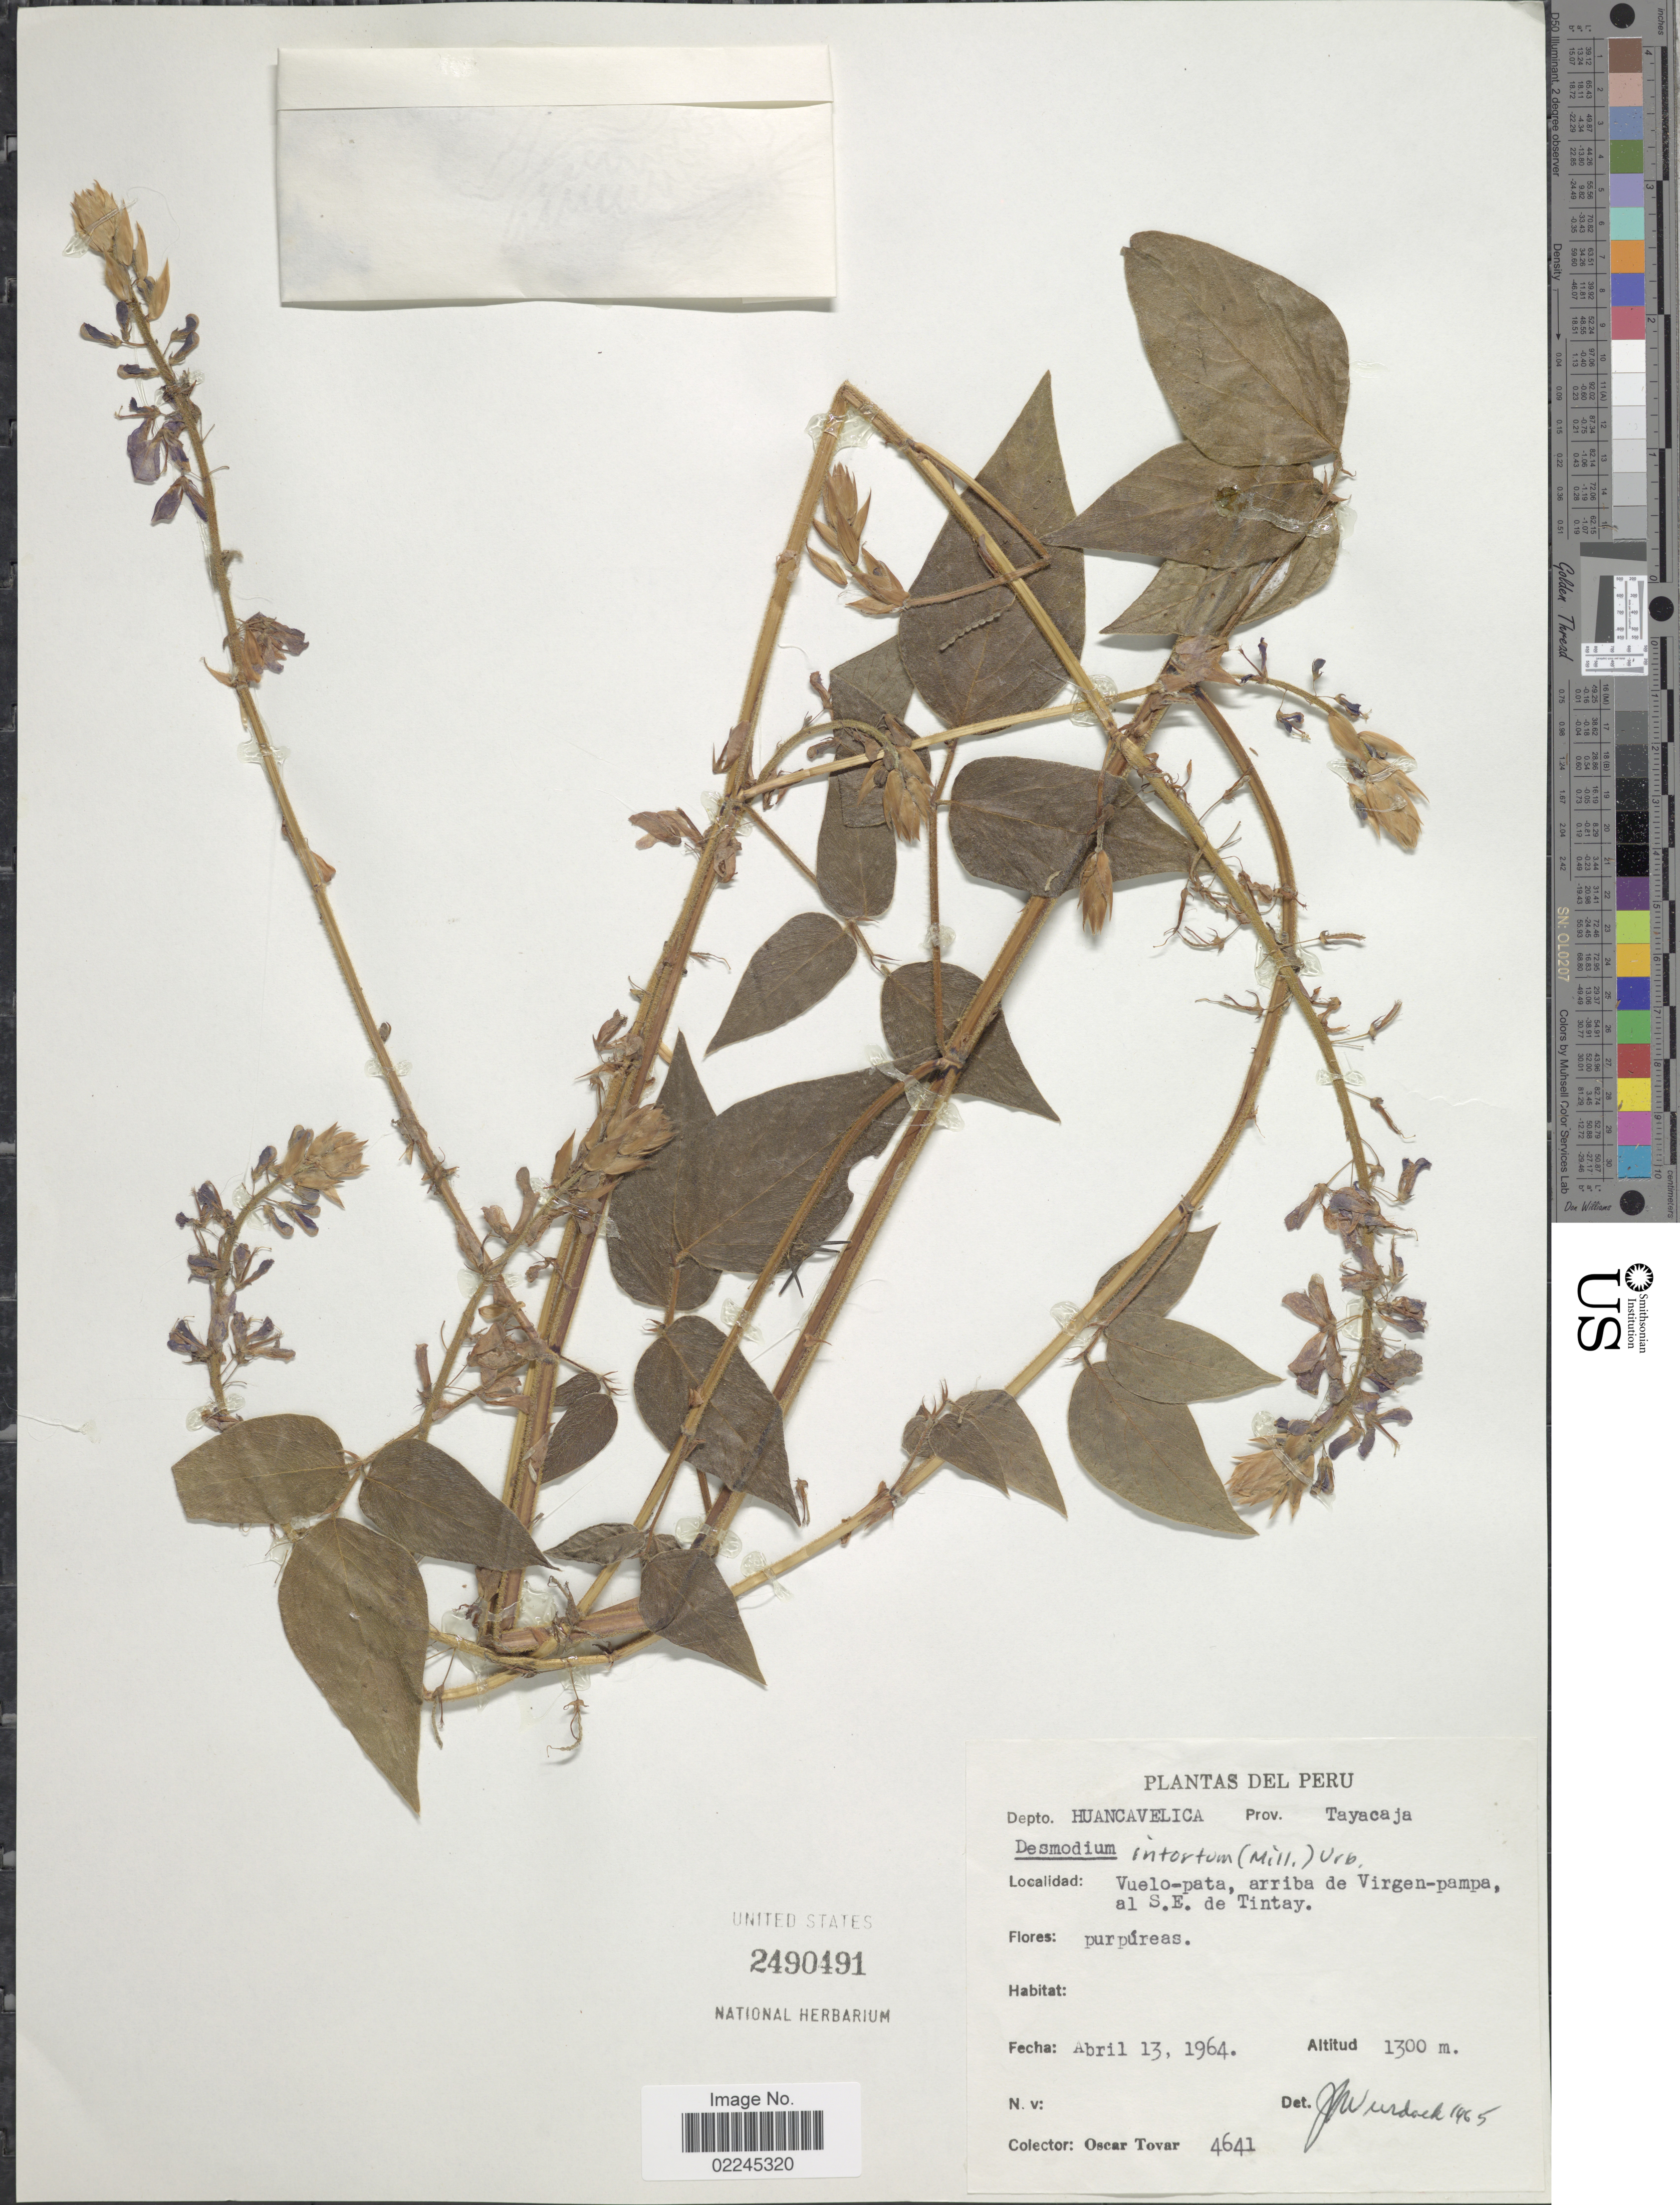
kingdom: Plantae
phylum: Tracheophyta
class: Magnoliopsida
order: Fabales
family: Fabaceae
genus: Desmodium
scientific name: Desmodium intortum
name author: (Mill.) Urb.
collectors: Ó. Tovar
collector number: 4641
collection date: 1964-04-13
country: Peru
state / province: Huancavelica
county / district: Tayacaja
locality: Depto. Huancavelica. Prov. Tayacaja. Vuelo-pata, arriba de Virgen-pampa, al S.E. de Tintay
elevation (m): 1300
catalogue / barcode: US 2490491